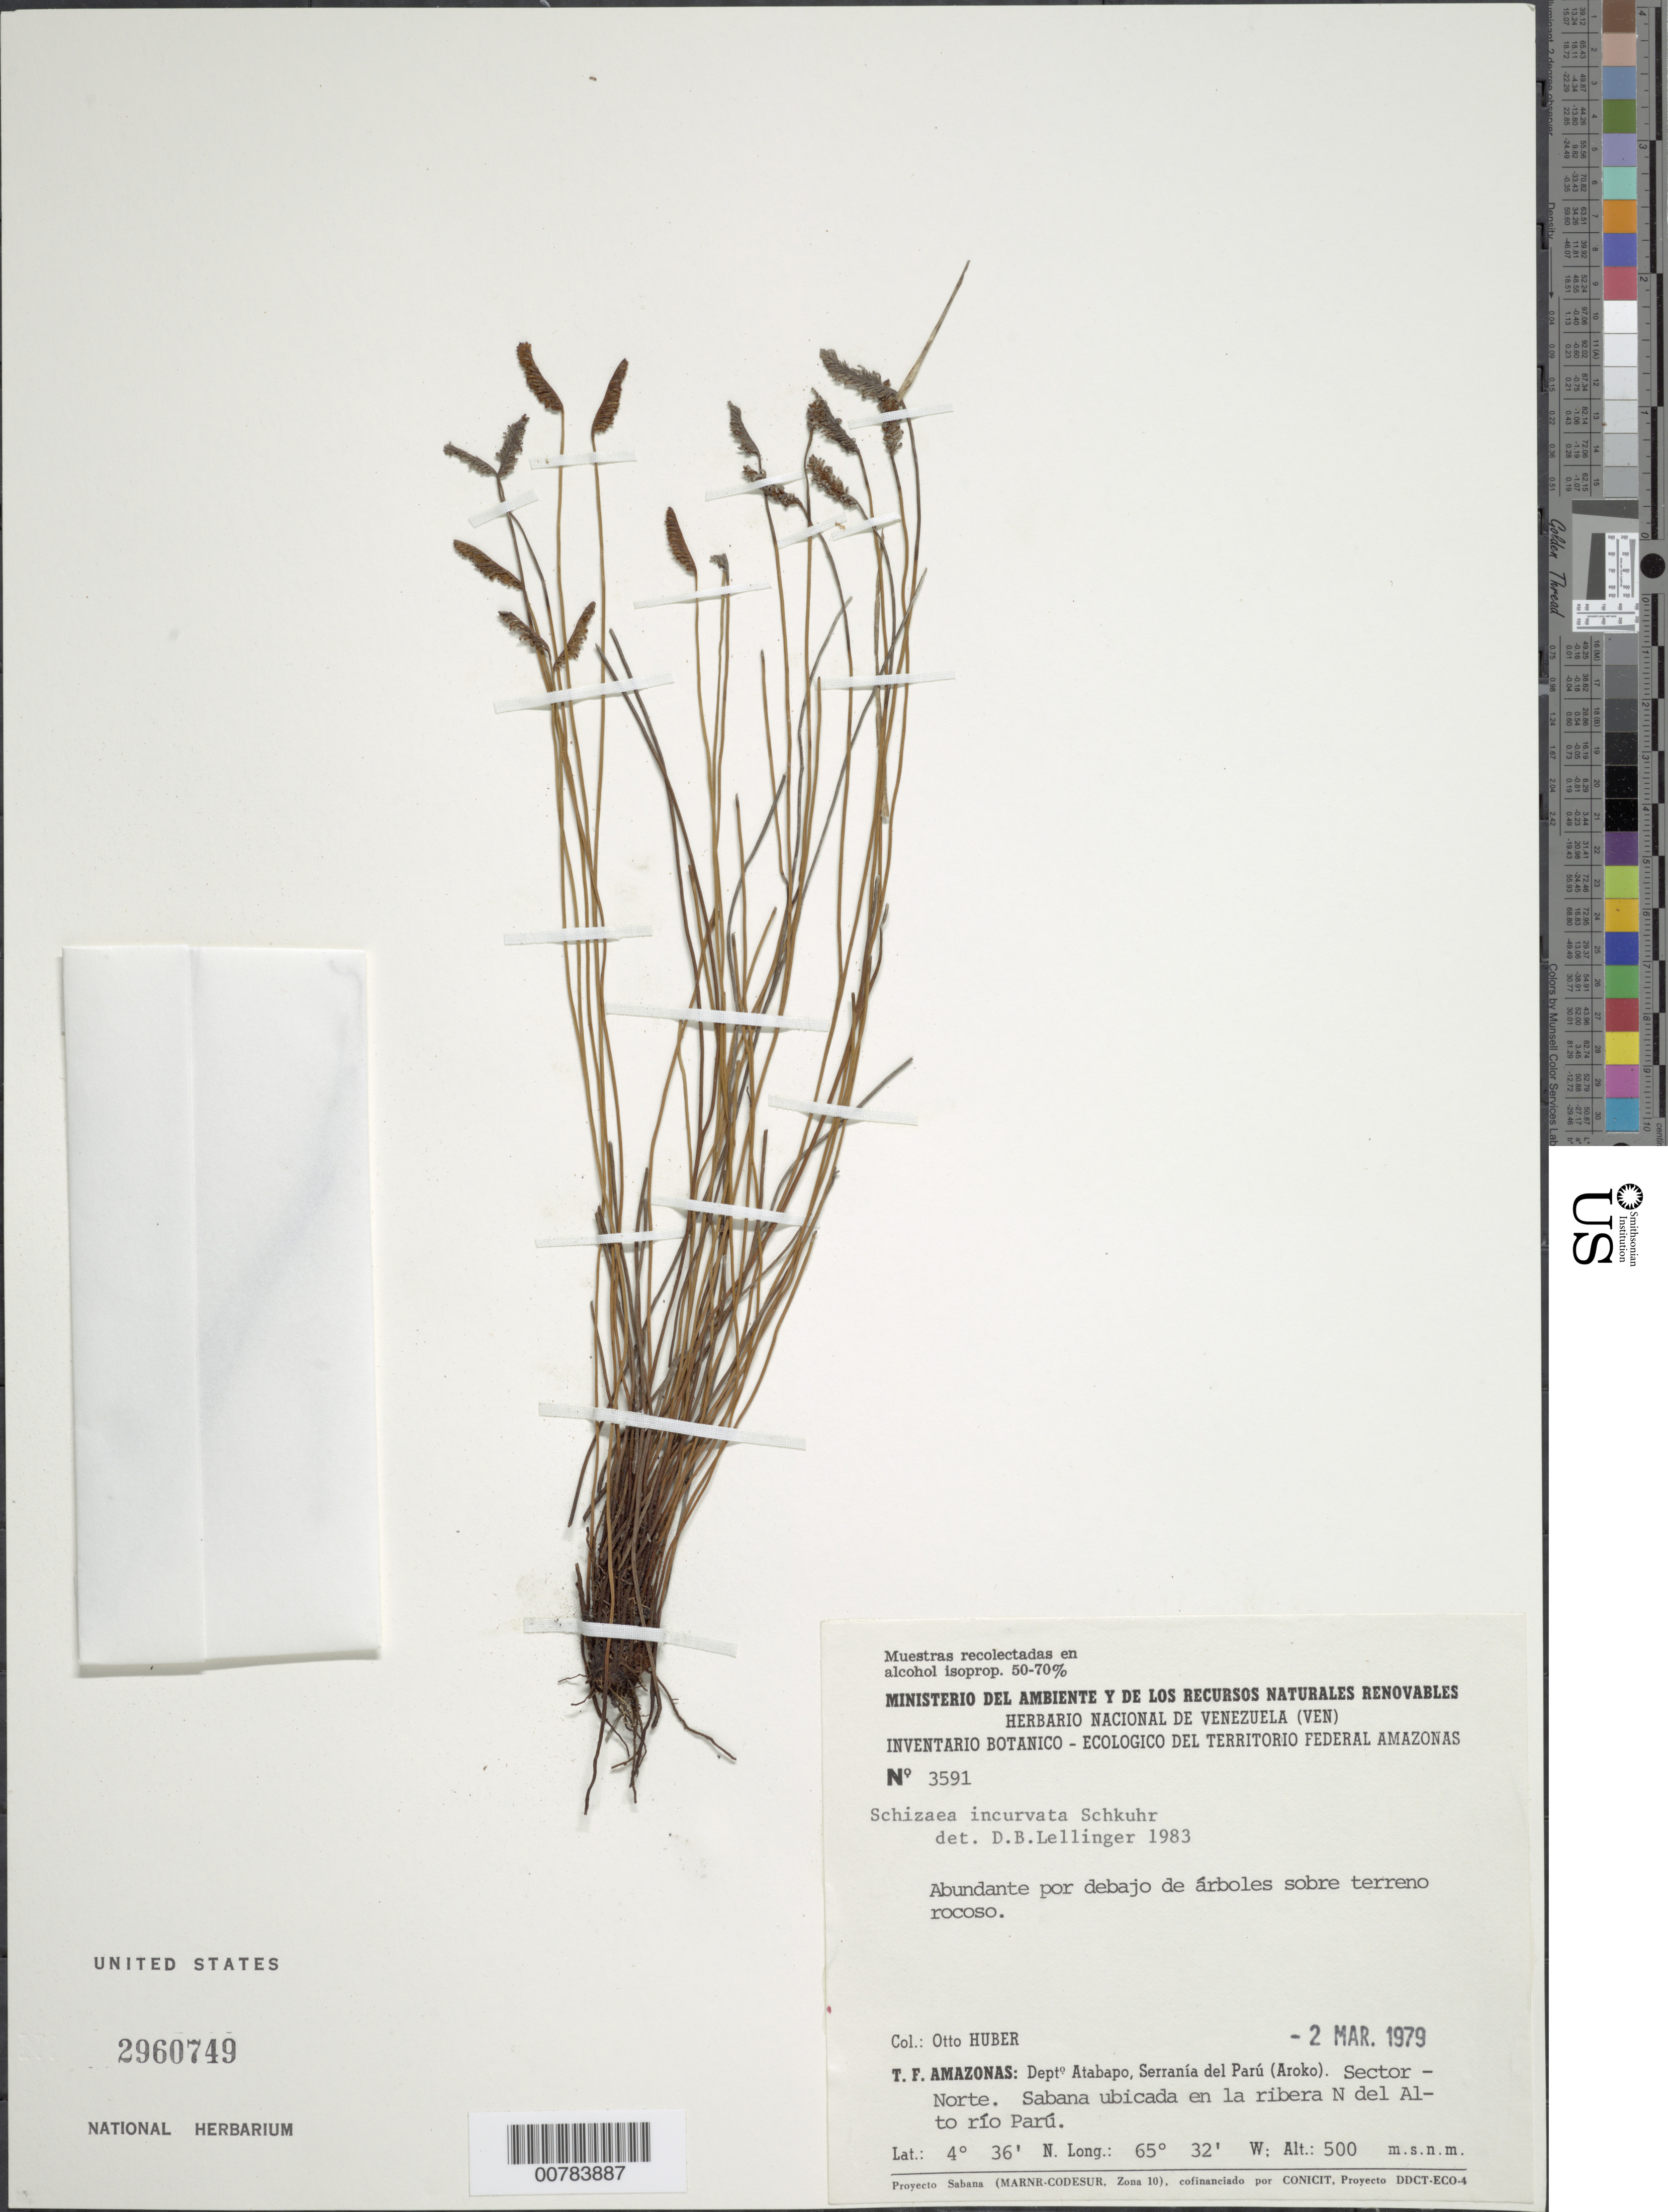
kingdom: Plantae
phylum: Tracheophyta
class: Polypodiopsida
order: Schizaeales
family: Schizaeaceae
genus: Schizaea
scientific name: Schizaea incurvata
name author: Schkuhr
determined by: Lellinger, David B., (BOT), Smithsonian Institution - National Museum of Natural History (UNITED STATES)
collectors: O. Huber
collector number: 3591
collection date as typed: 2-Mar-79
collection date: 1979-03-02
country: Venezuela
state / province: Amazonas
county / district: Atabapo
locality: Serranía del Parú (Aroko), sector Norte, en la ribera N del Alto río Paru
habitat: Sabana ubicada en la ribera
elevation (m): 500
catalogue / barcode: US 2960749